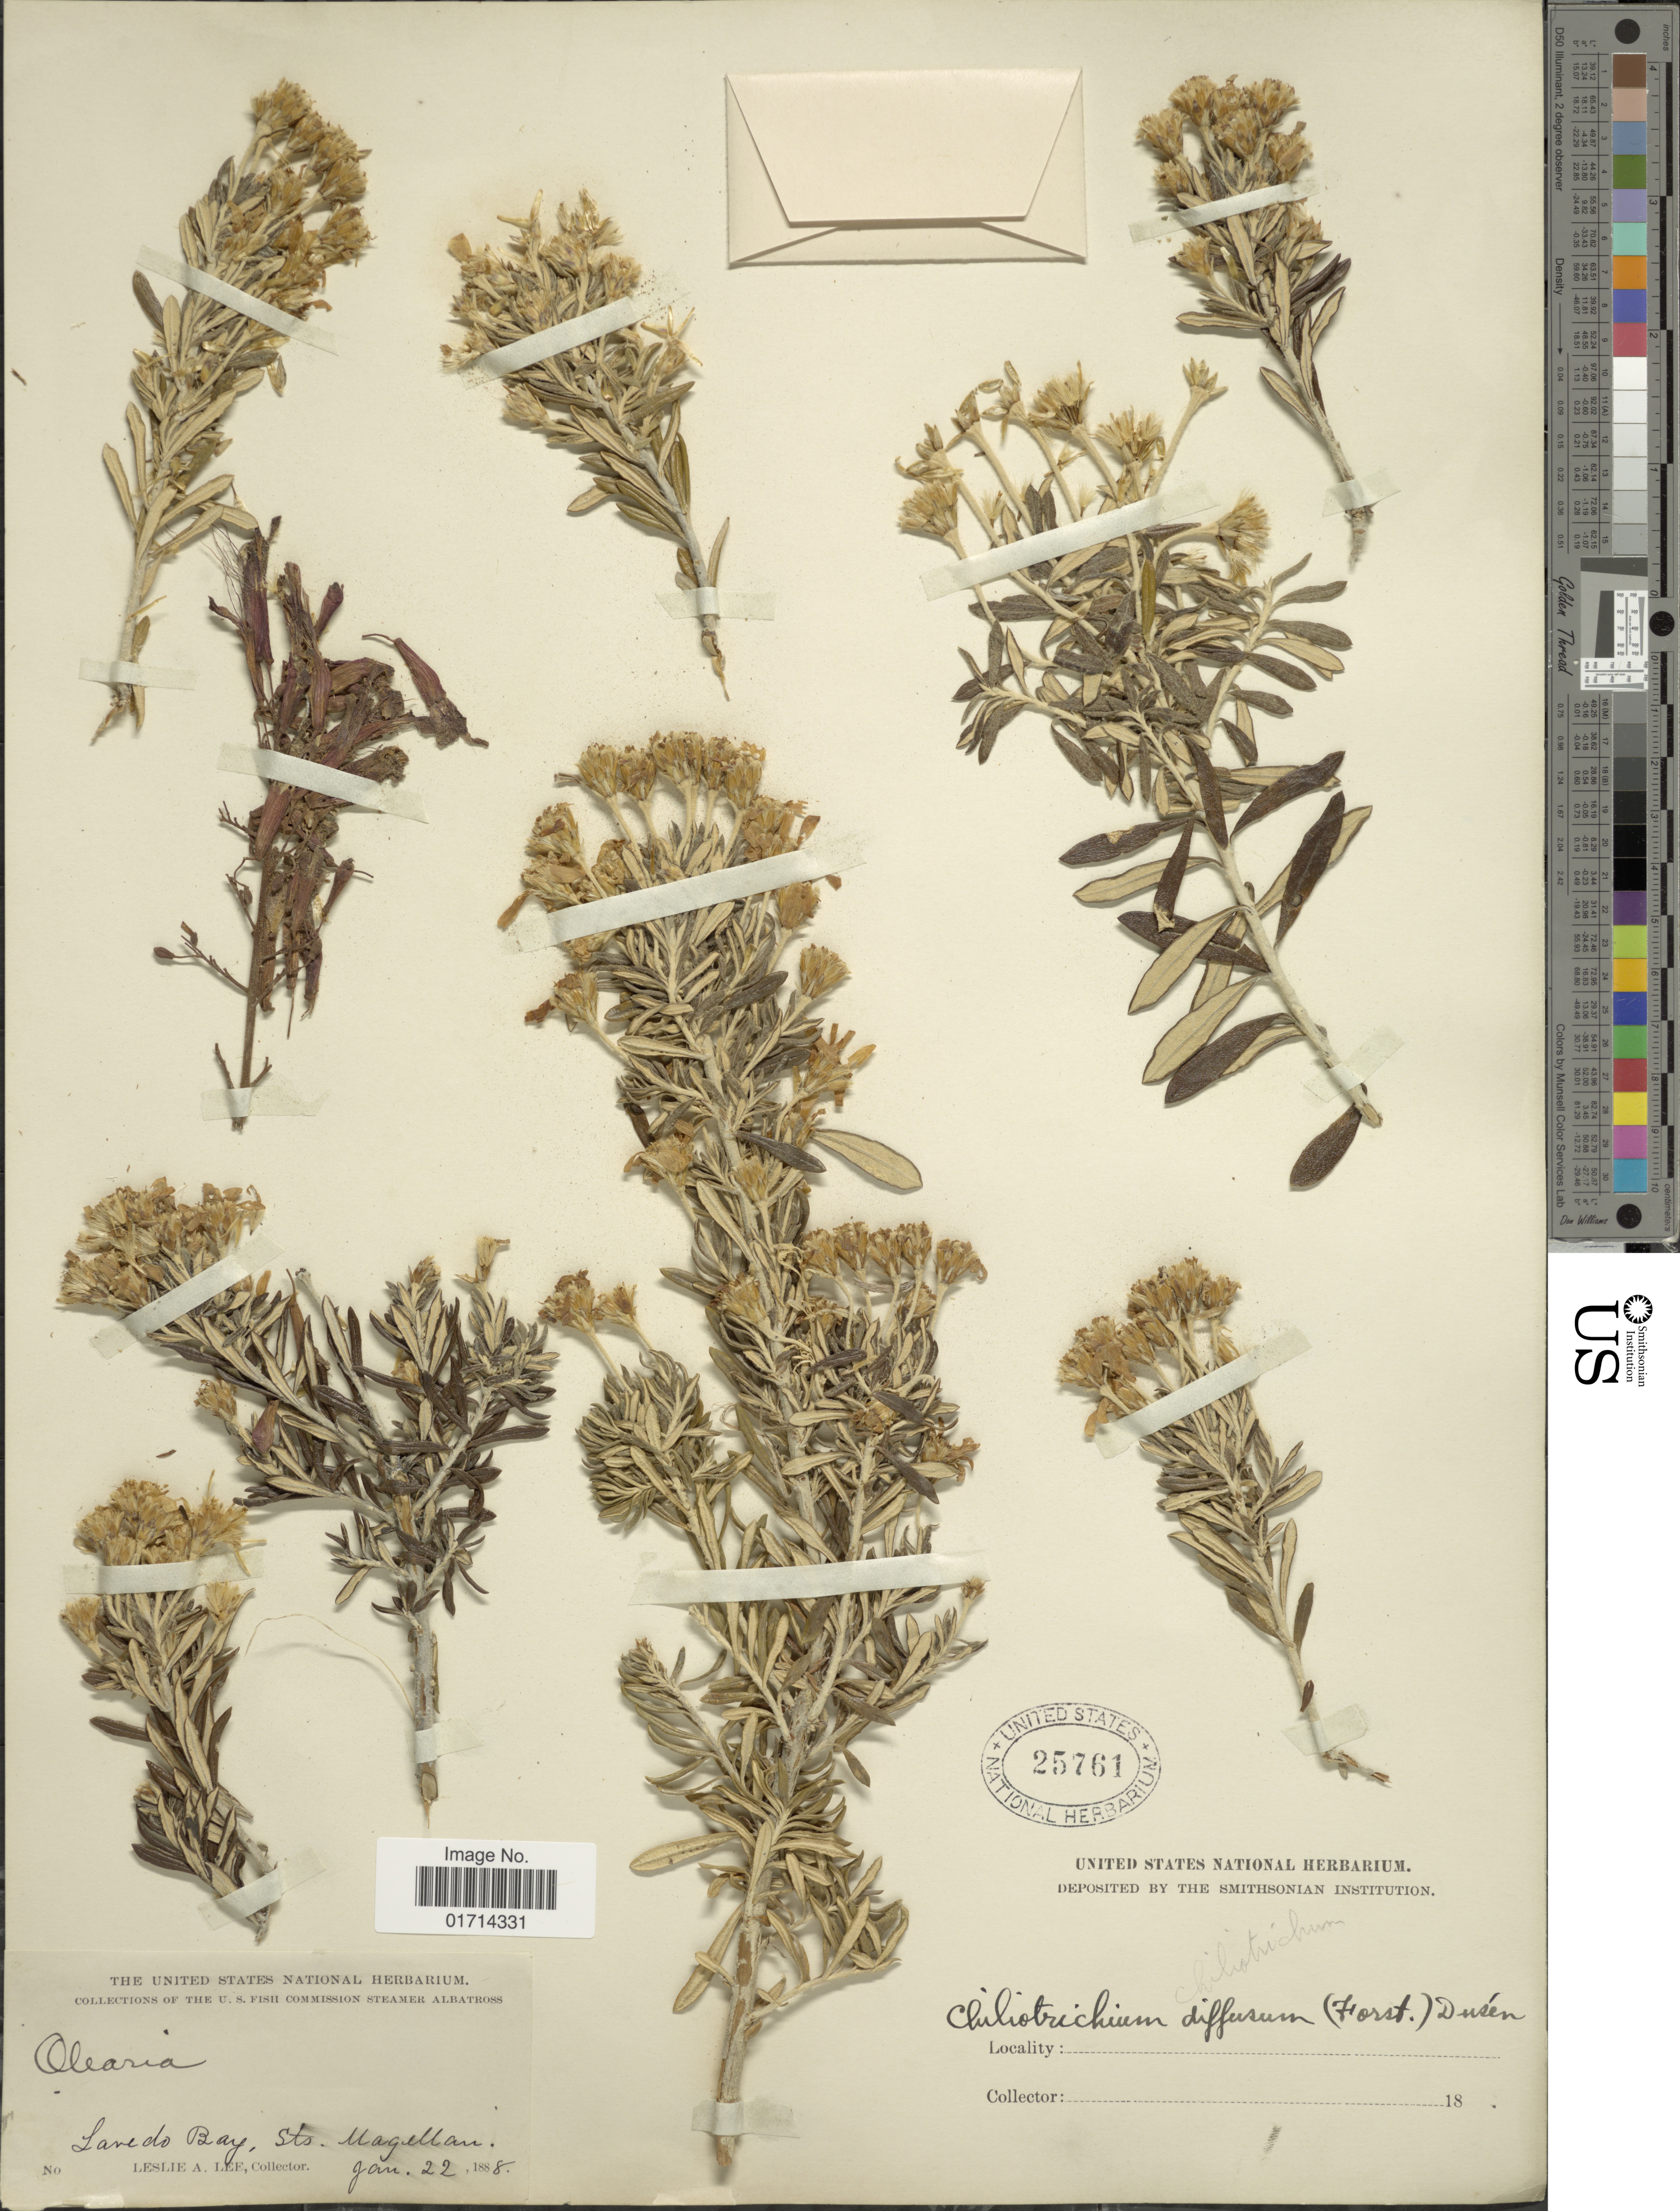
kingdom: Plantae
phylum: Tracheophyta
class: Magnoliopsida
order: Asterales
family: Asteraceae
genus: Chiliotrichum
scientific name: Chiliotrichum diffusum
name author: (G. Forst.) Kuntze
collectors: L. Lee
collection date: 1888-01-22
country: Chile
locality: Lavedo Bay, Sts. Magellan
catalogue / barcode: US 25761